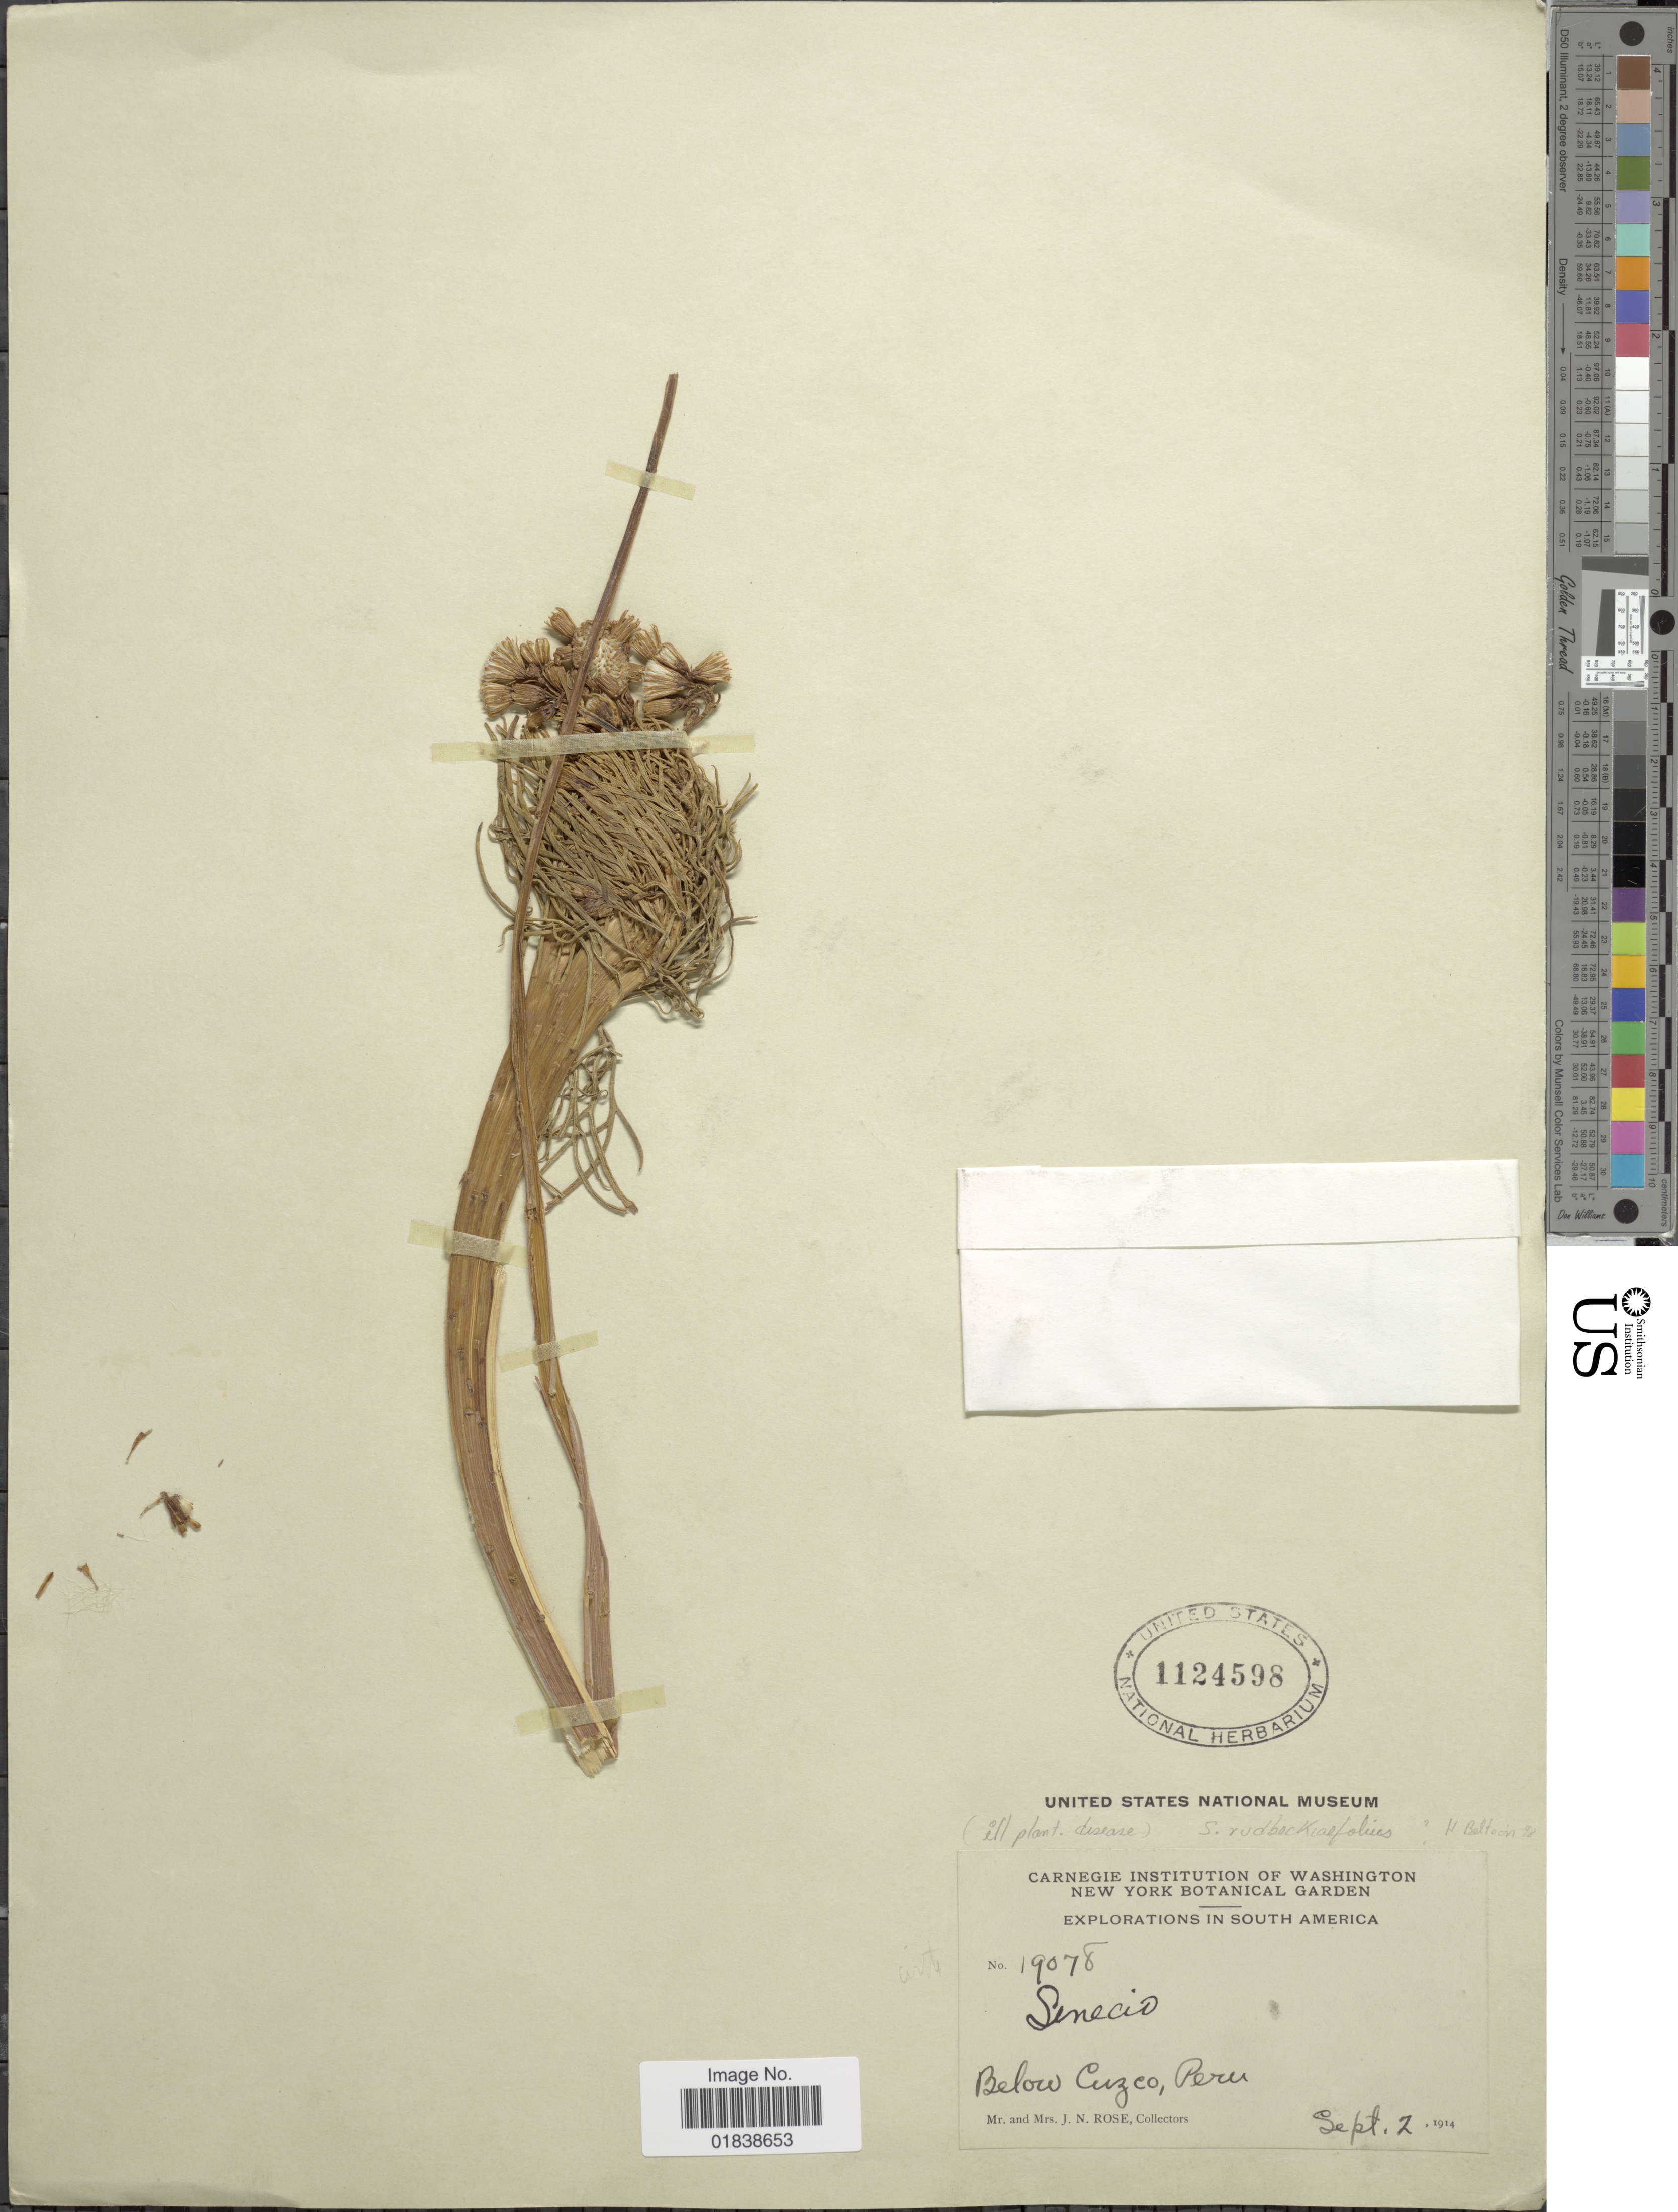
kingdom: Plantae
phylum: Tracheophyta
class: Magnoliopsida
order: Asterales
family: Asteraceae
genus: Senecio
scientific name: Senecio sp.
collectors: J. N. Rose & L. B. Rose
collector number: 19078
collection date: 1914-09-02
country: Peru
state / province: Cusco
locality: South America, below Cuzco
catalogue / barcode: US 1124598